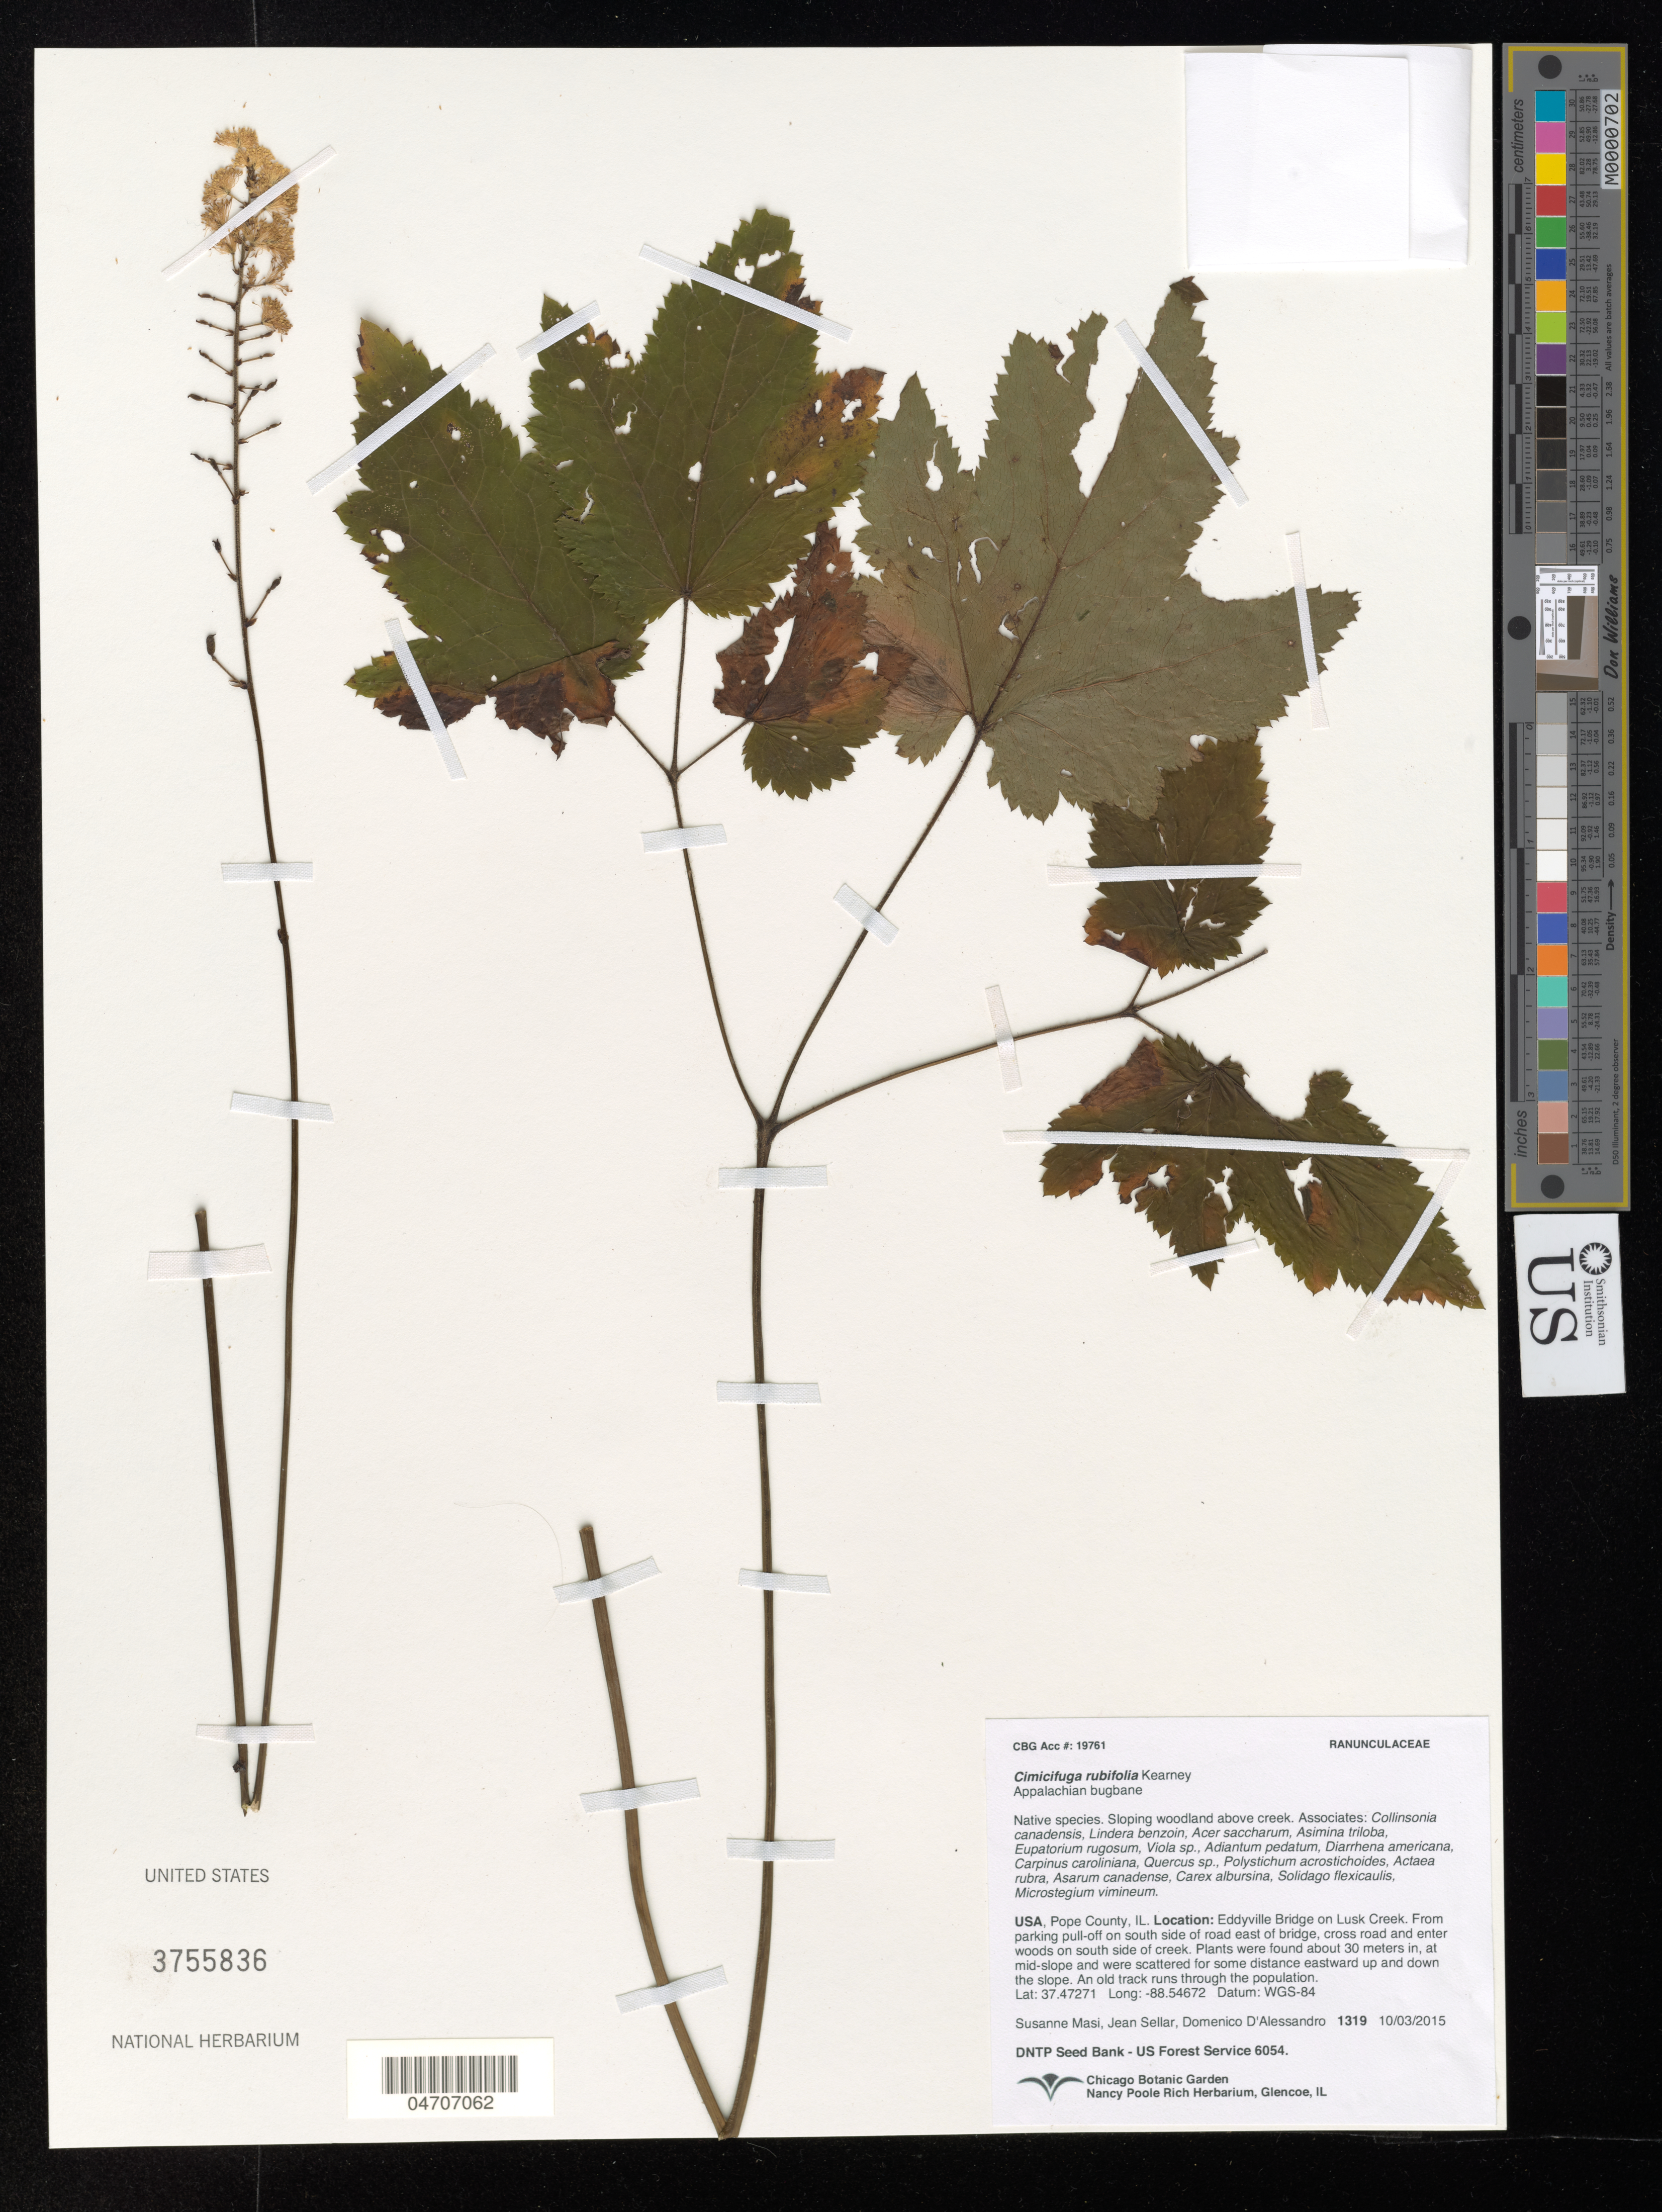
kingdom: Plantae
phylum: Tracheophyta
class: Magnoliopsida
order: Ranunculales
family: Ranunculaceae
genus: Cimicifuga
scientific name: Cimicifuga rubifolia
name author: Kearney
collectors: S. Masi, A. Campos-Rocha & D. D'alessandro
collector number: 1319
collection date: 2015-10-03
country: United States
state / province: Illinois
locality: Pope County. Eddyville Bridge on Lusk Creek. From parking pull-off on south side of road east of bridge, cross road and enter woods on south side of creek. Plants were found about 30 meters in, at mid-slope and were scattered for some distance eastward up and down the slope.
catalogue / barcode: US 3755836